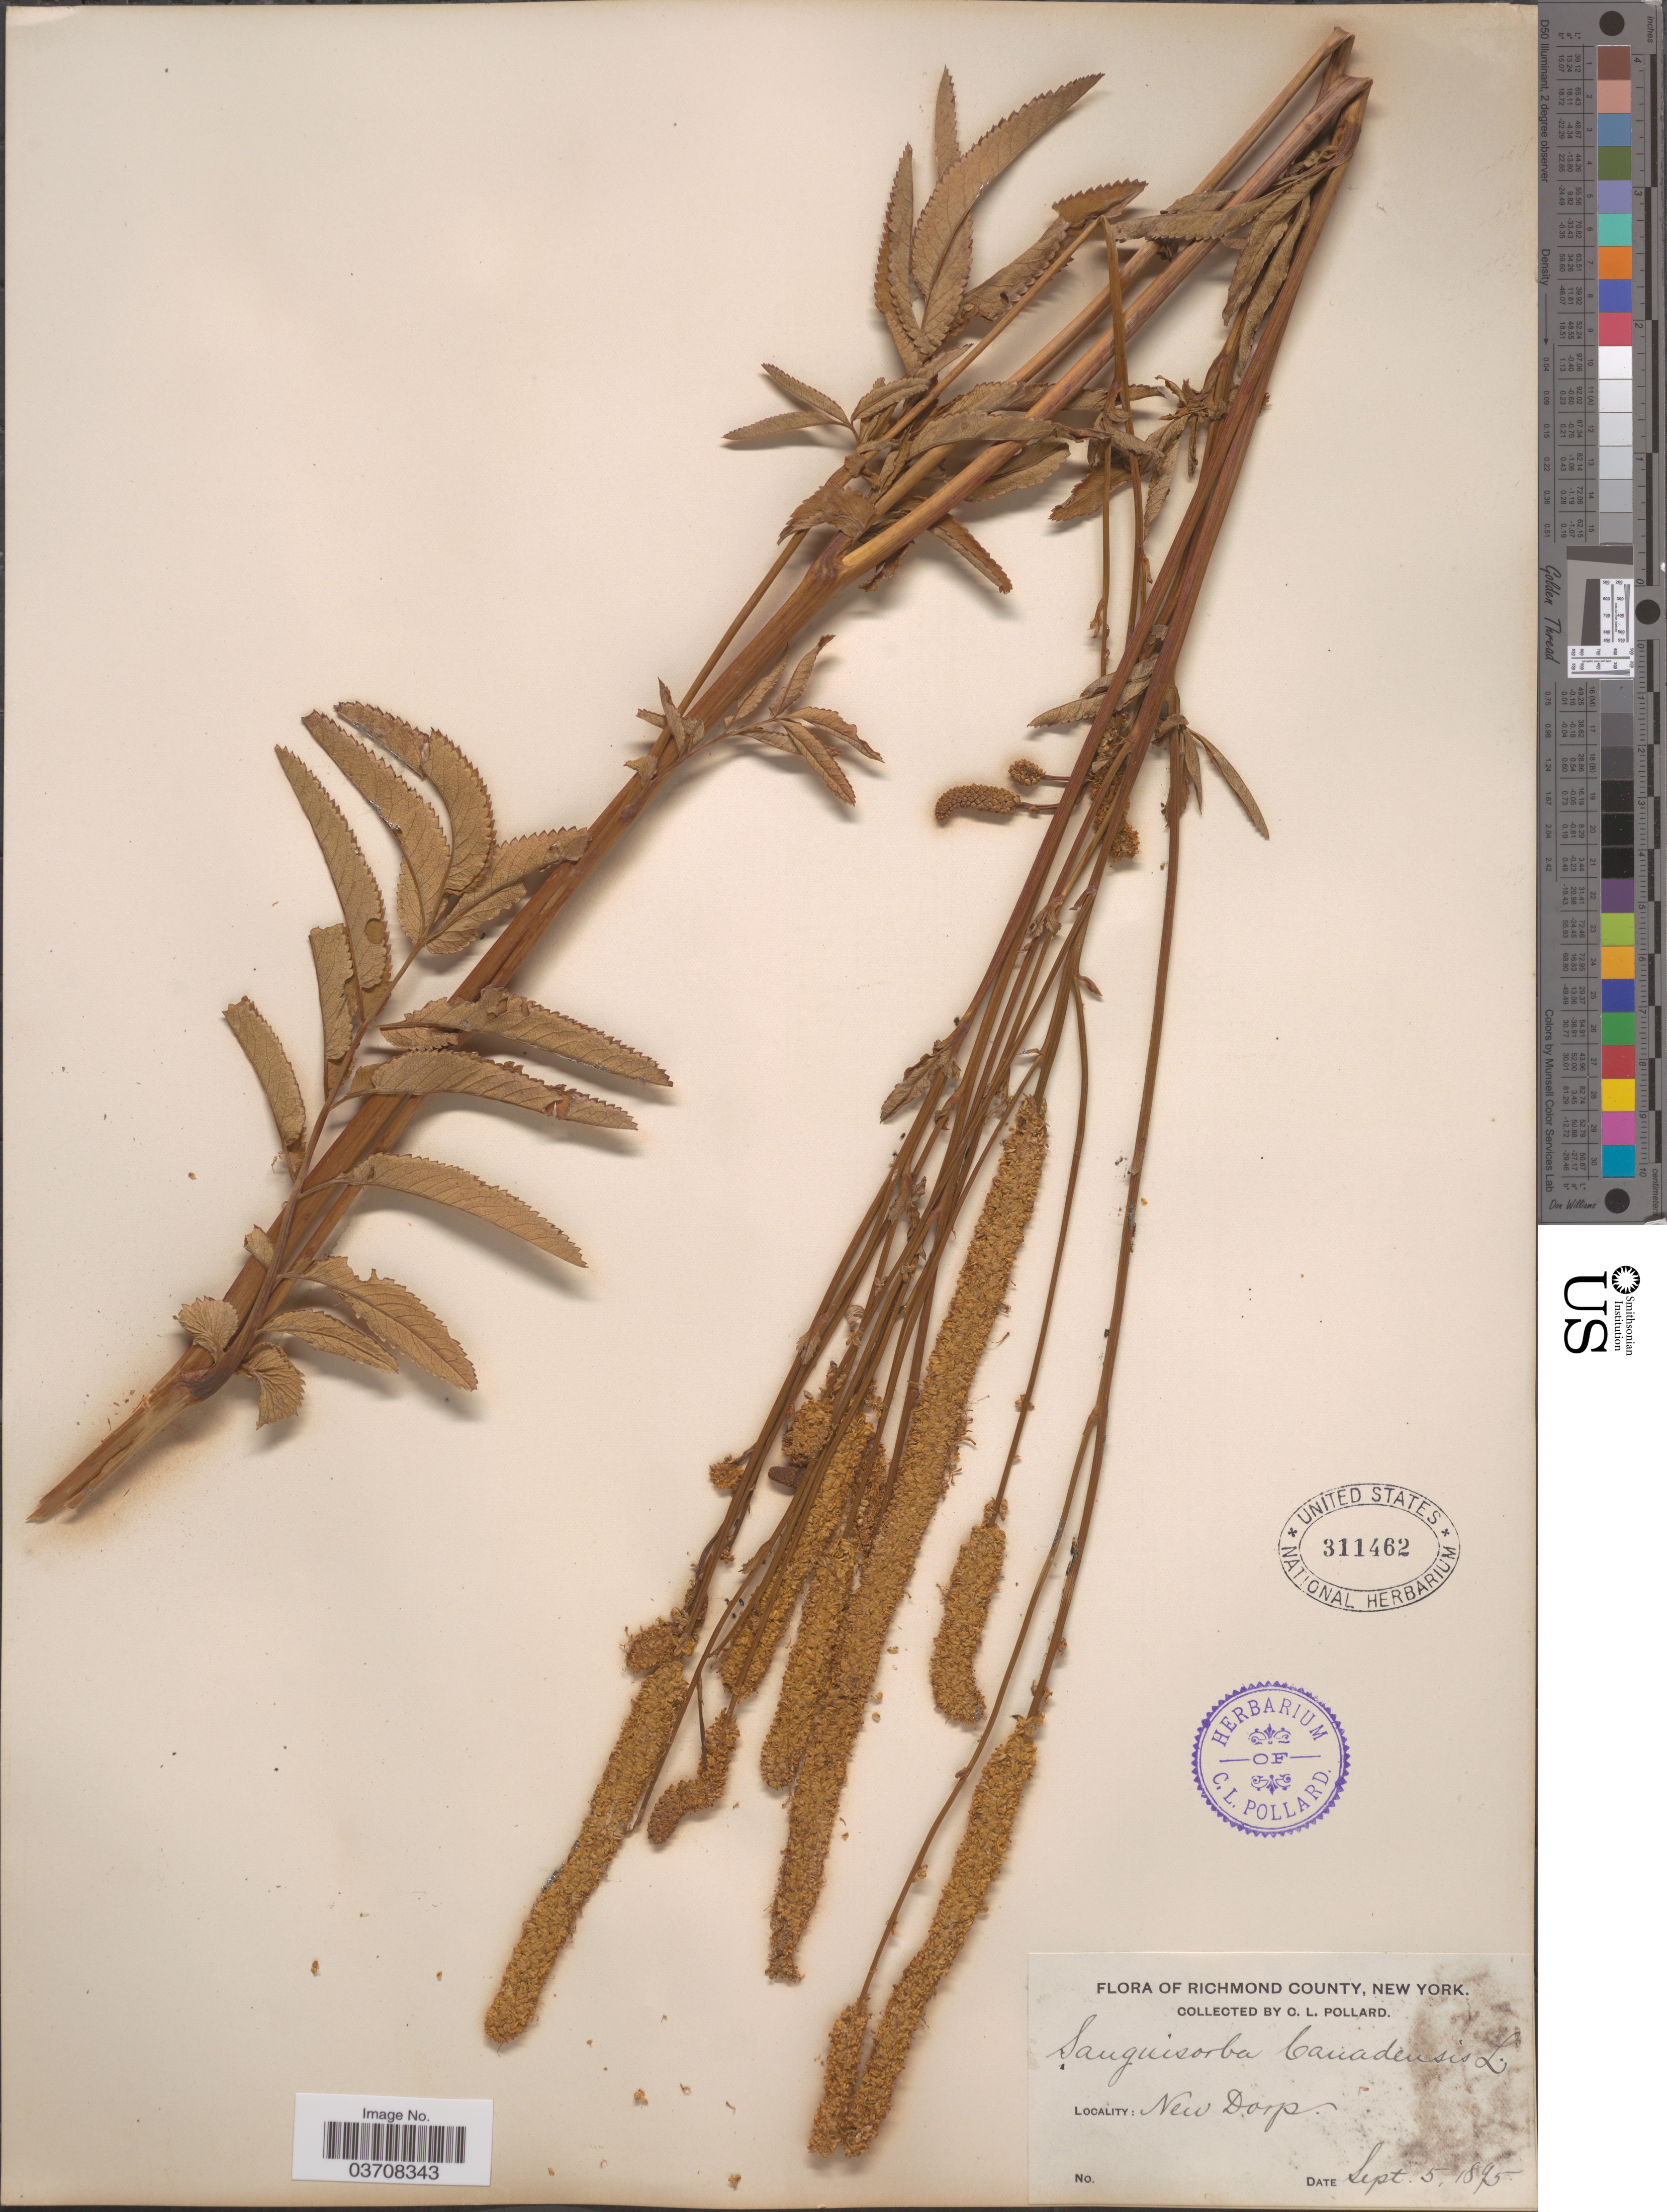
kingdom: Plantae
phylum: Tracheophyta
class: Magnoliopsida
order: Rosales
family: Rosaceae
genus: Sanguisorba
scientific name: Sanguisorba canadensis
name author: L.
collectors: C. L. Pollard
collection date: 1895-09-05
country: United States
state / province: New York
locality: Richmond County. New Dorp.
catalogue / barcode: US 311462